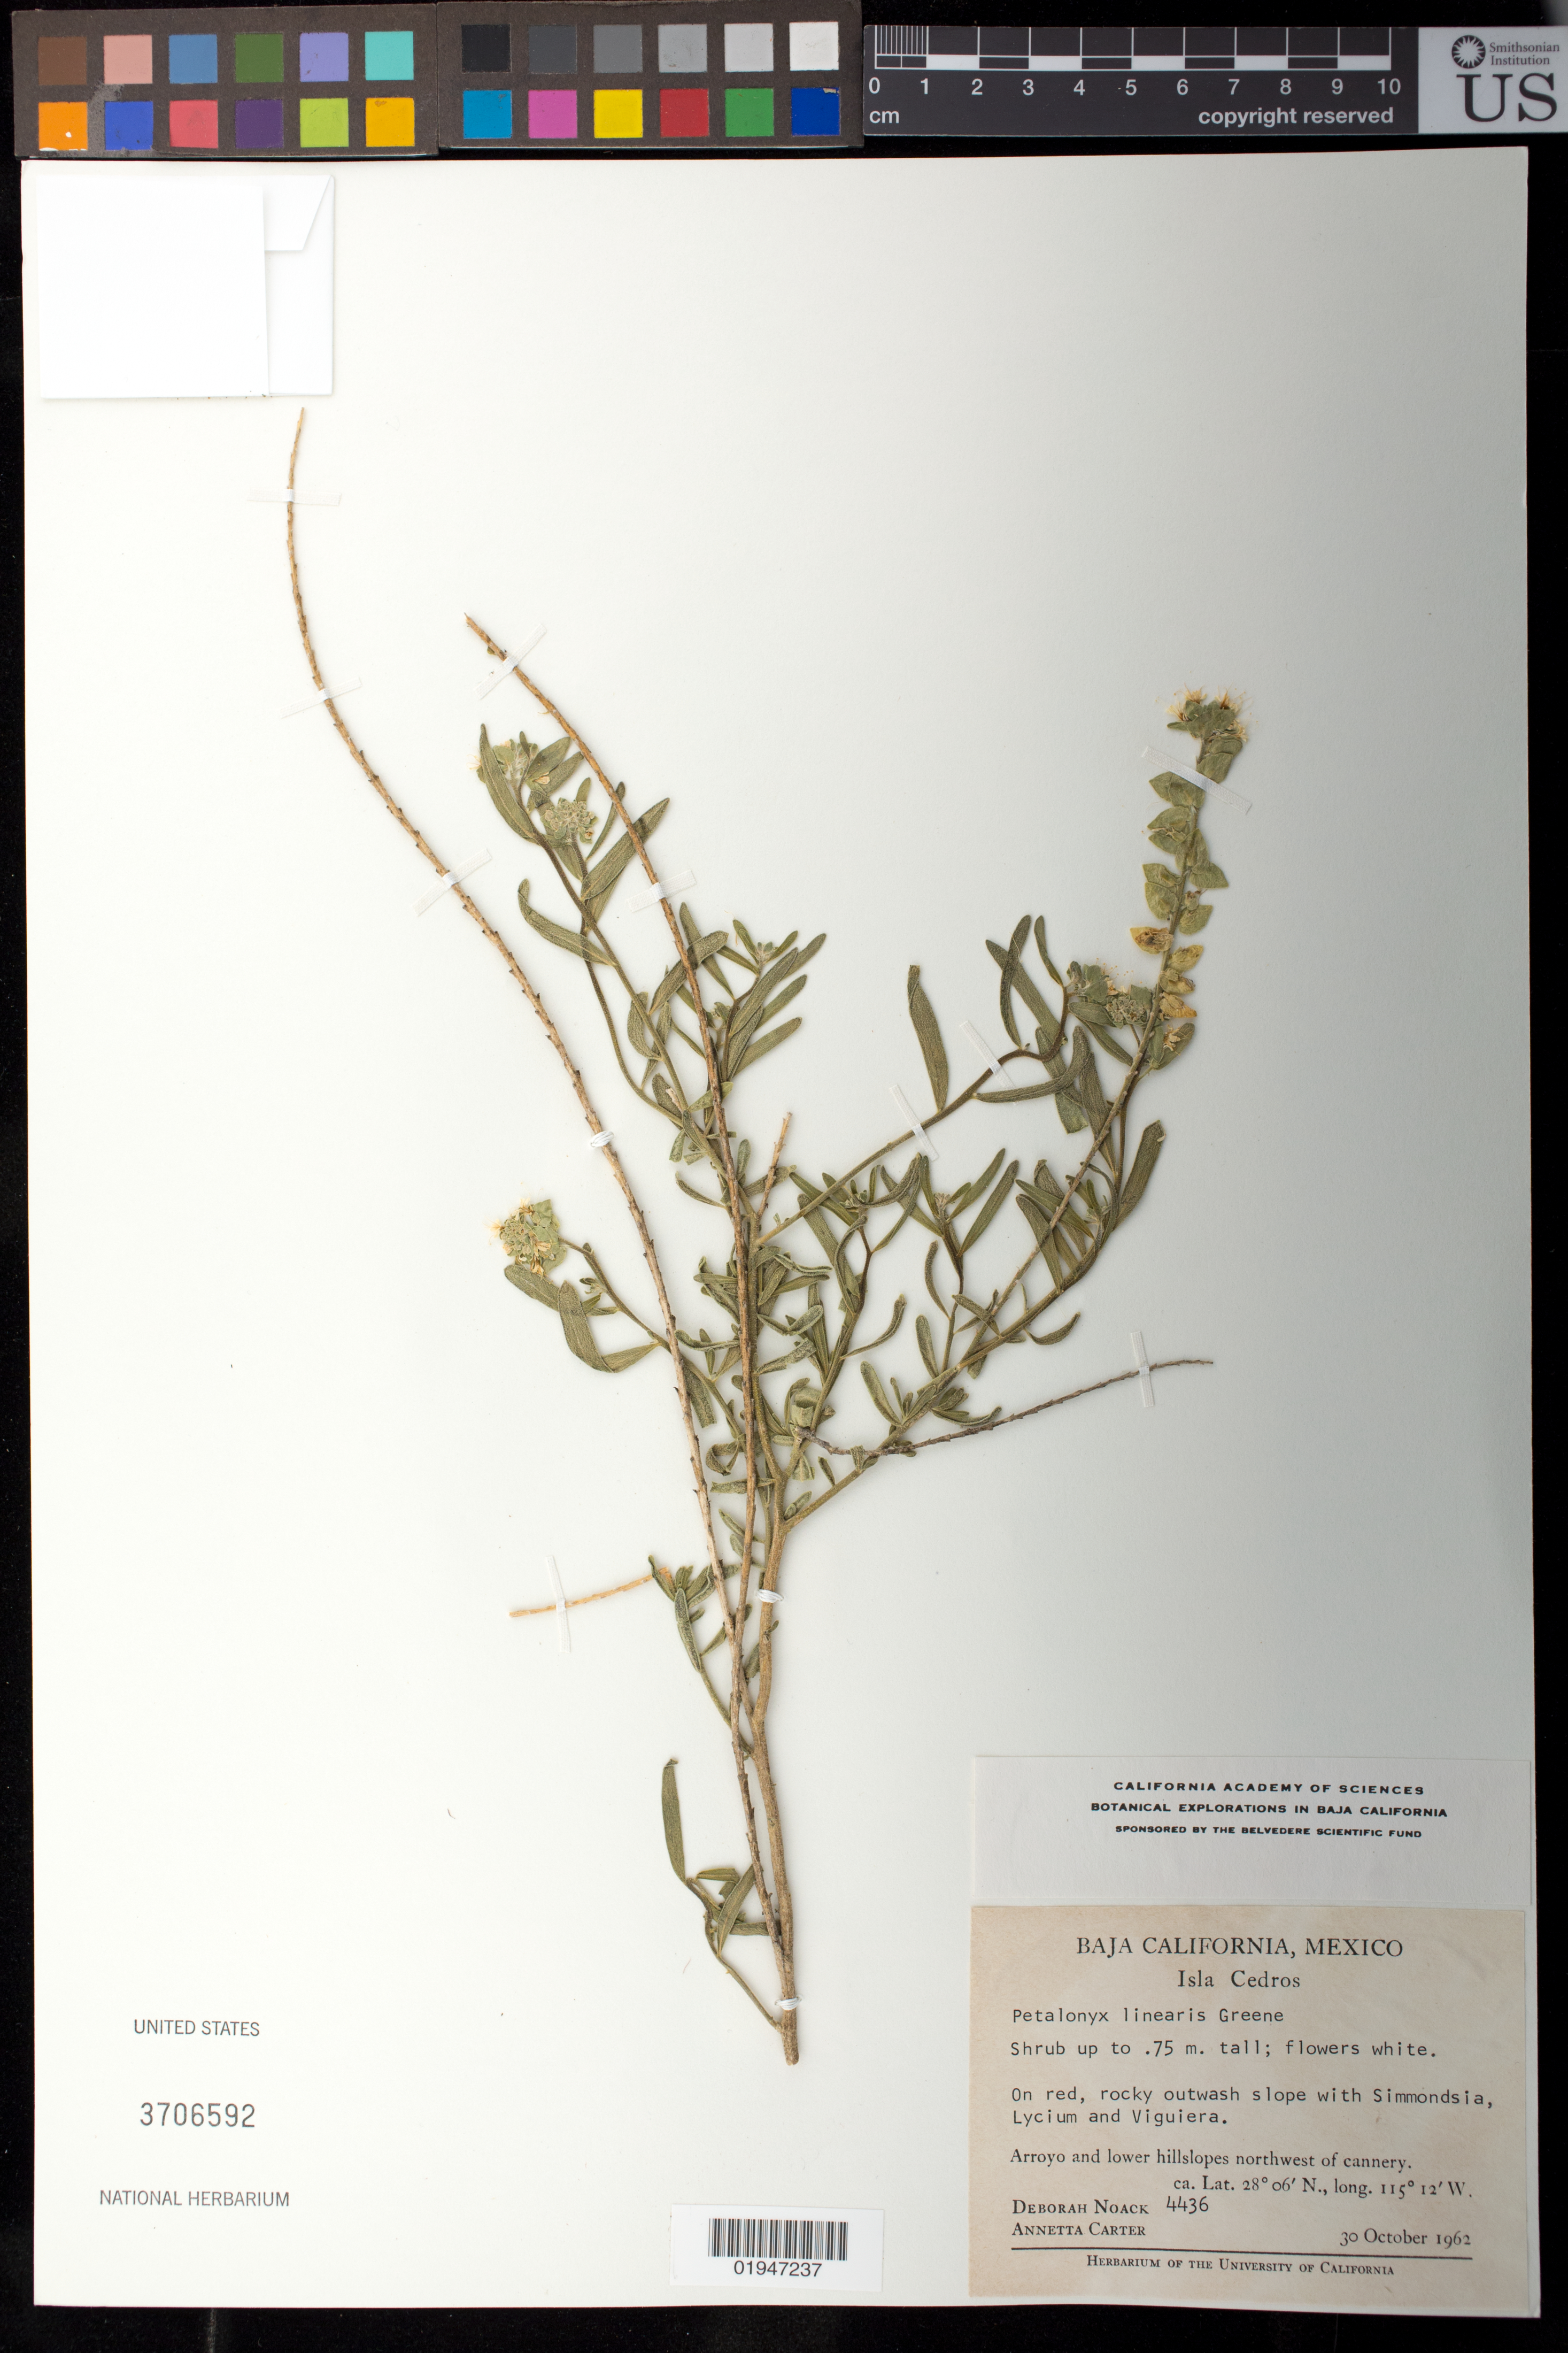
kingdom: Plantae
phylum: Tracheophyta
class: Magnoliopsida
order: Cornales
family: Loasaceae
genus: Petalonyx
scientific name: Petalonyx linearis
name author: Green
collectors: Noack, D. & A. M. Carter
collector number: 4436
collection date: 1962-10-30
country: Mexico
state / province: Baja California Norte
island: Cedros I.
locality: Isla Cedros. Arroyo and lower hillslopes NW of cannery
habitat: On red, rocky outwash slope with Simmondsia, Lycium and Viguiera. Arroyo and lower hillslopes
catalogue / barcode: US 3706592